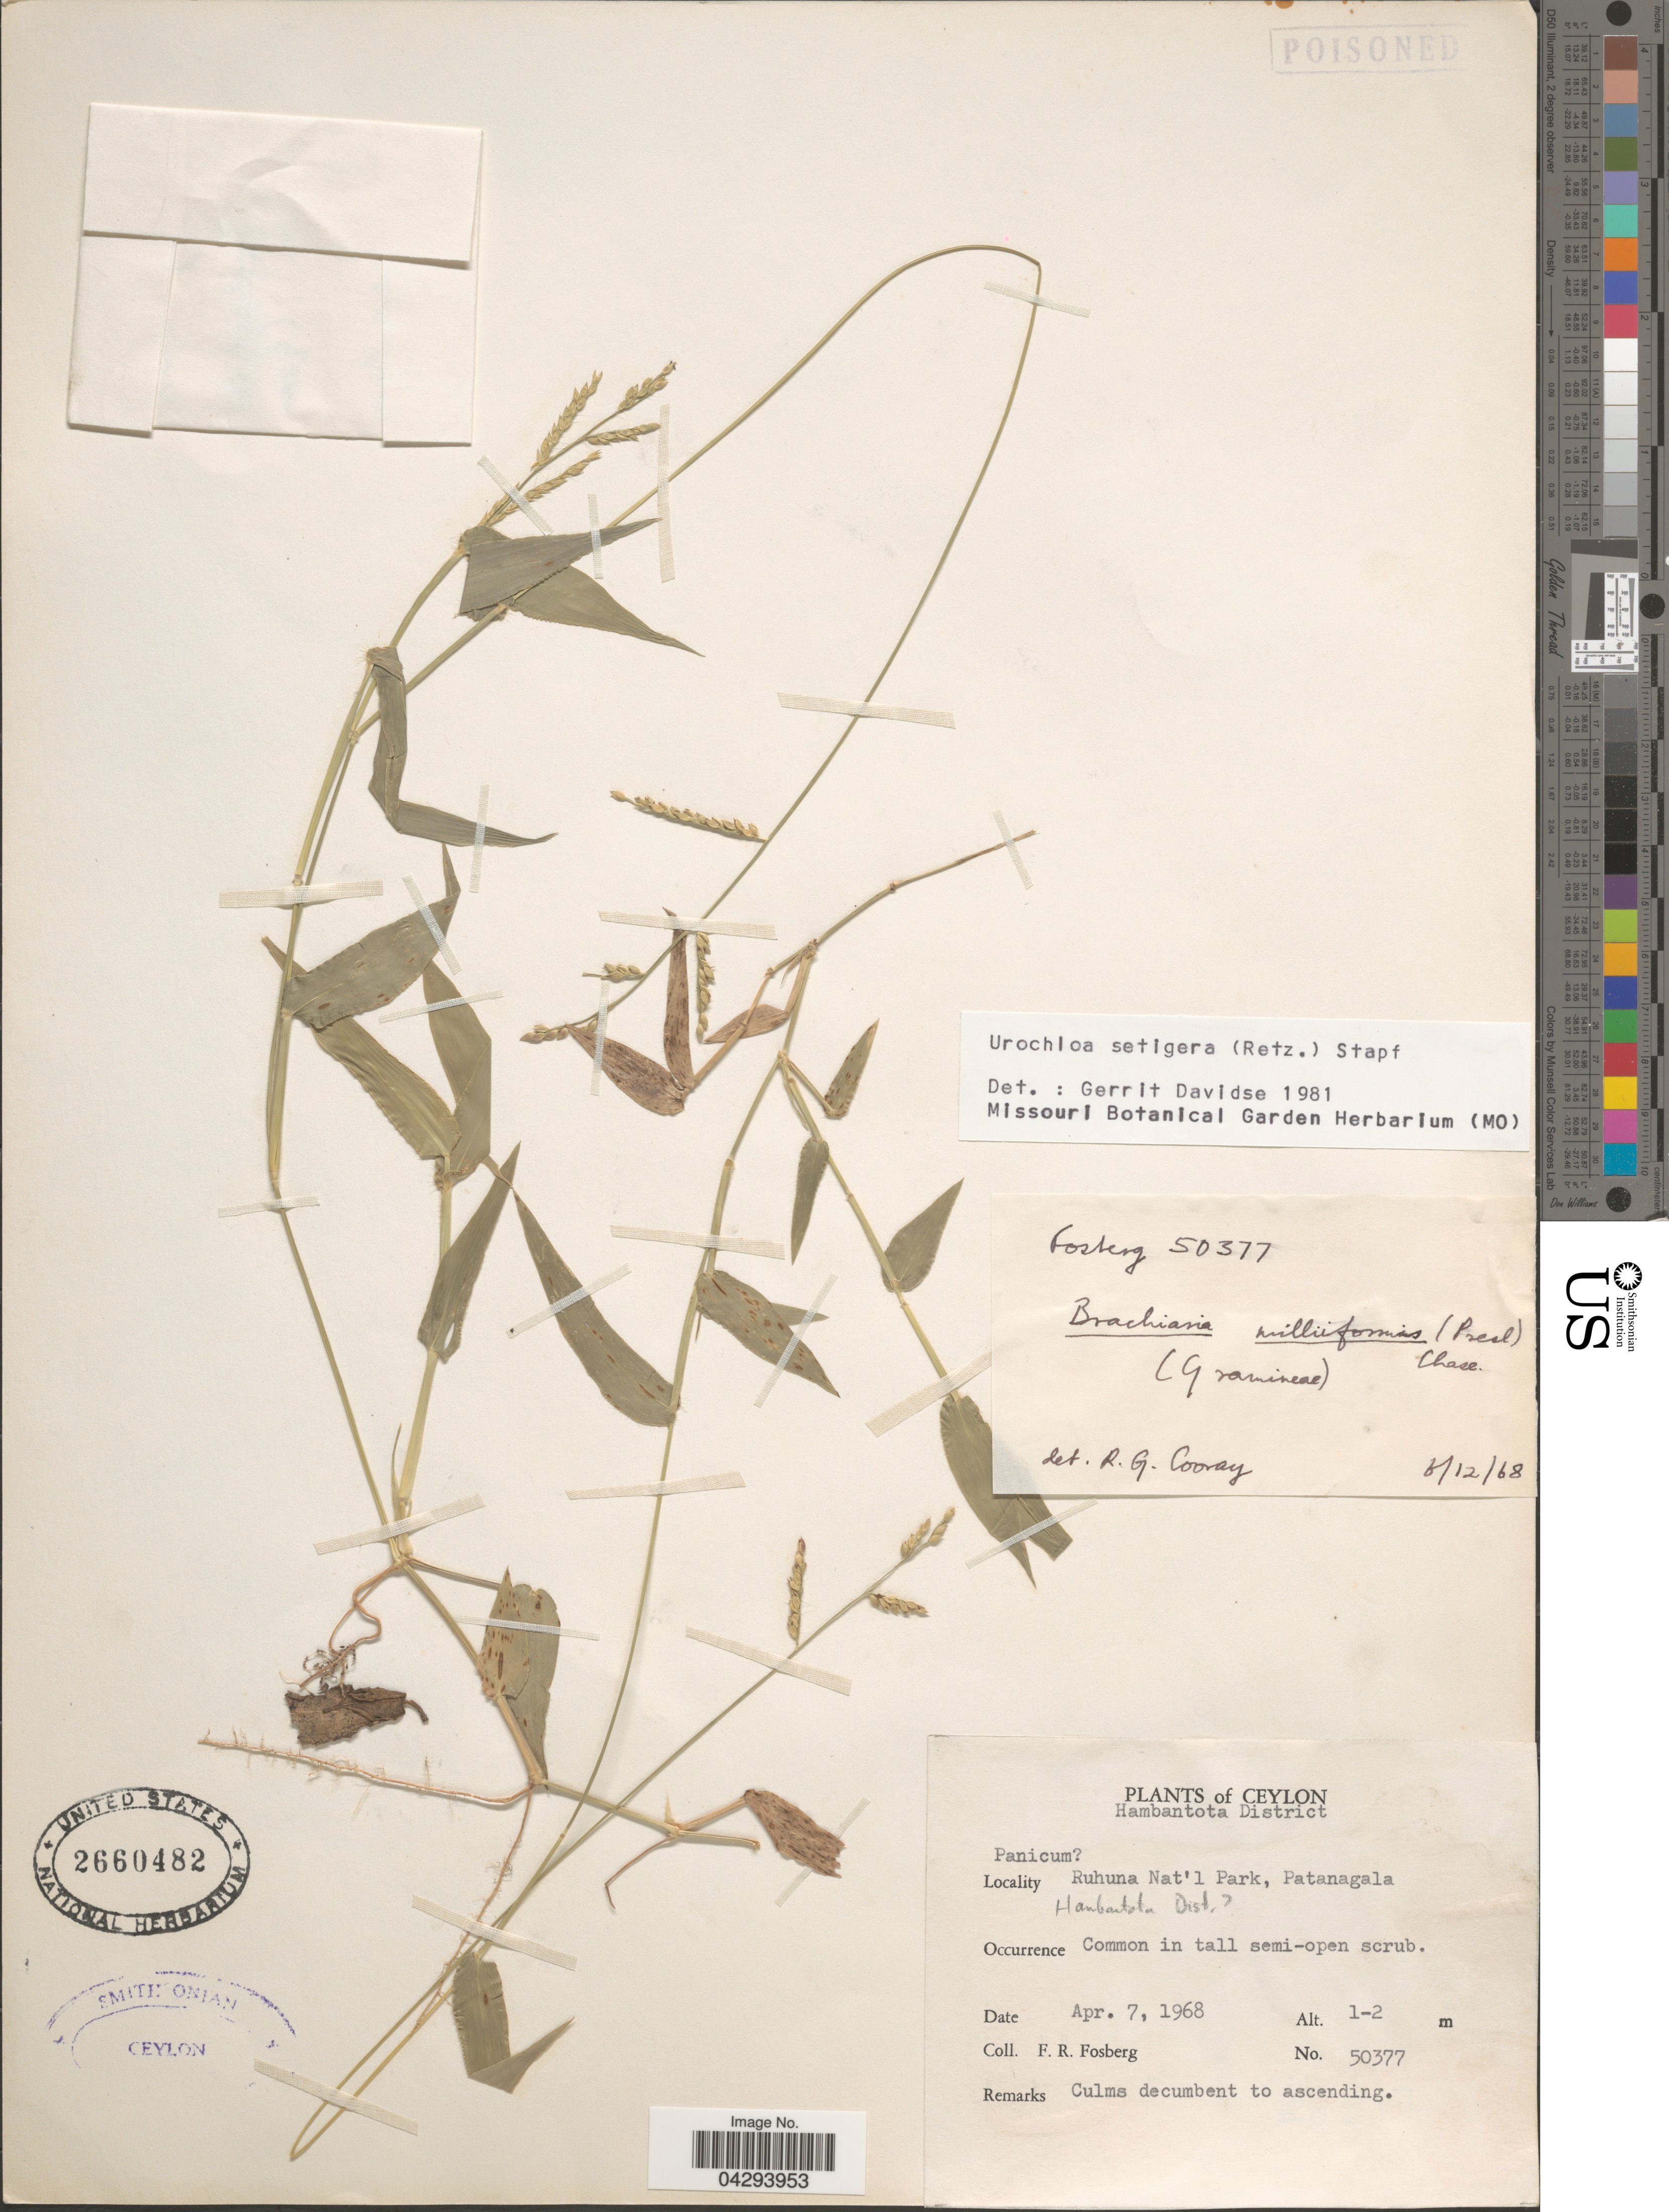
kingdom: Plantae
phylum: Tracheophyta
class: Liliopsida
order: Poales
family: Poaceae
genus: Urochloa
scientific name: Urochloa setigera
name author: (Retz.) Stapf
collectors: F. R. Fosberg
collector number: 50377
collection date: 1968-04-07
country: Sri Lanka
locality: Ceylon. Hambantota District. Ruhuna Nat'l Park, Patanagala.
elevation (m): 1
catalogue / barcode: US 2660482